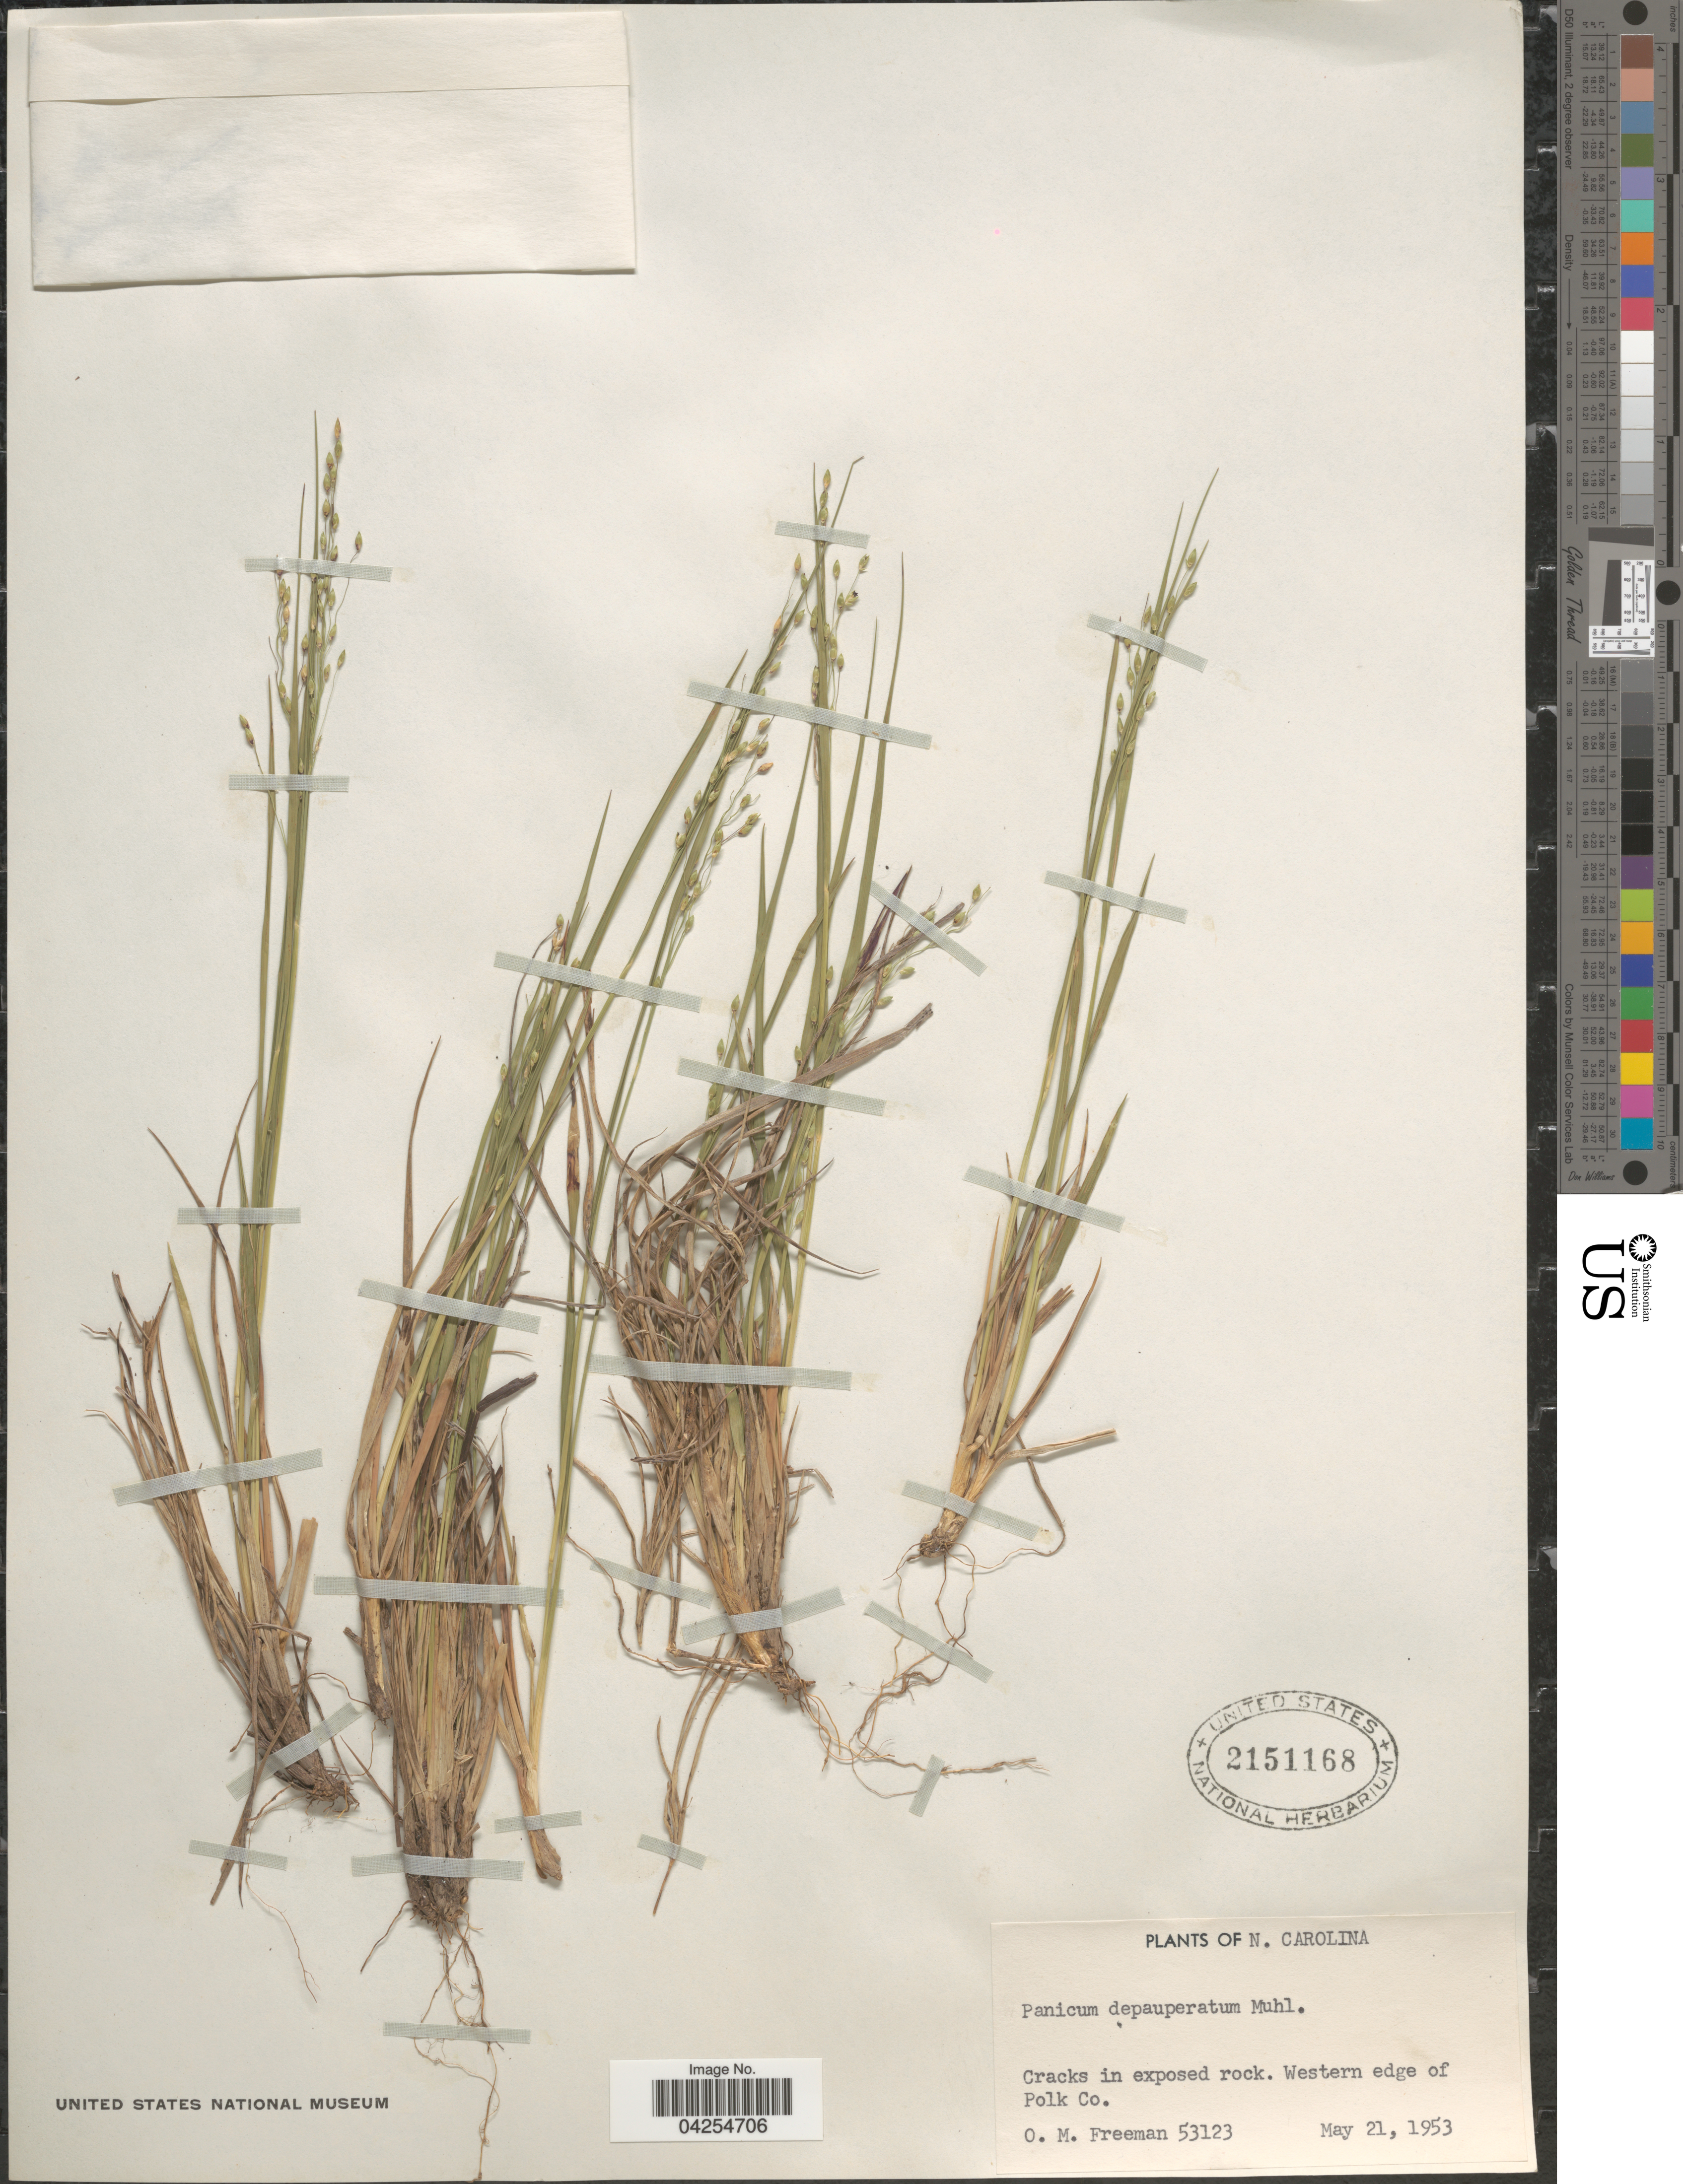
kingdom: Plantae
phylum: Tracheophyta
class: Liliopsida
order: Poales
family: Poaceae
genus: Dichanthelium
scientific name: Dichanthelium depauperatum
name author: (Muhl.) Gould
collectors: O. Freeman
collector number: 53123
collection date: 1953-05-21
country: United States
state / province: North Carolina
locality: Cracks in exposed rock. Western edge of Polk Co.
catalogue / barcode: US 2151168